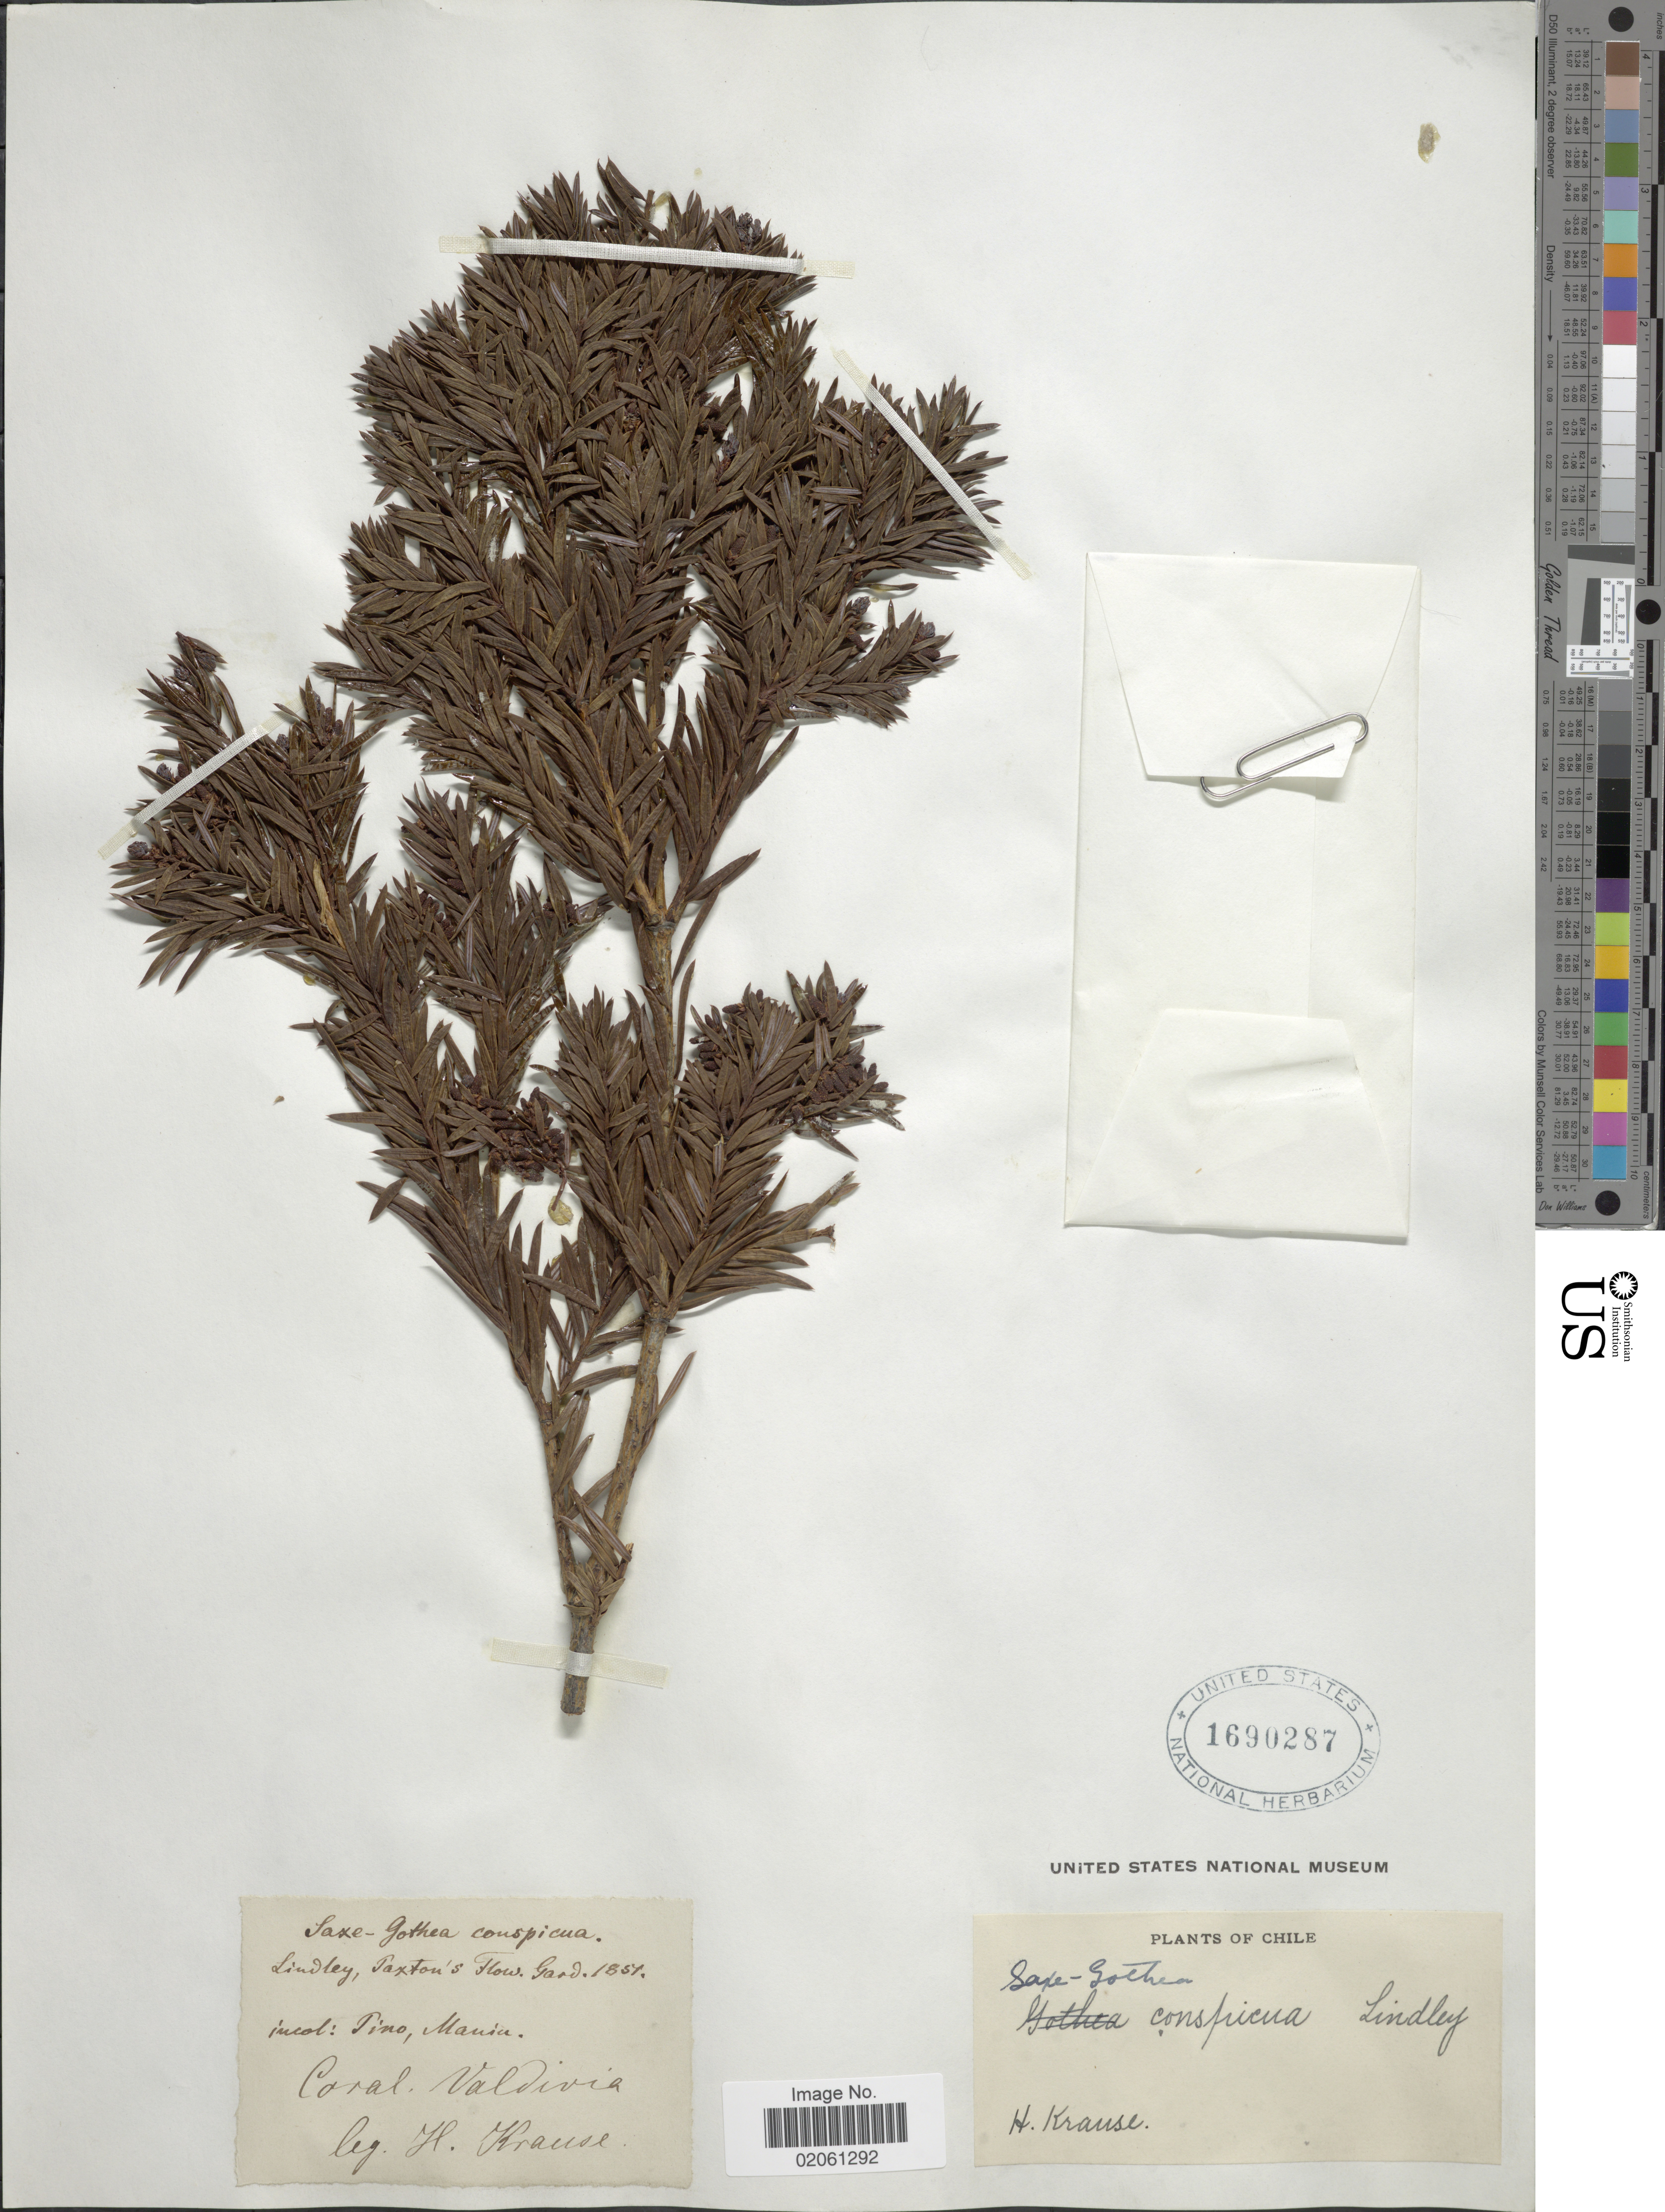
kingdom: Plantae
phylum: Tracheophyta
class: Pinopsida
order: Pinales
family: Podocarpaceae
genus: Saxegothaea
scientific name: Saxegothaea conspicua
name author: Lindl.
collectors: H. Krause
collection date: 1857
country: Chile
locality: Coral. Valdivia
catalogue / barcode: US 1690287